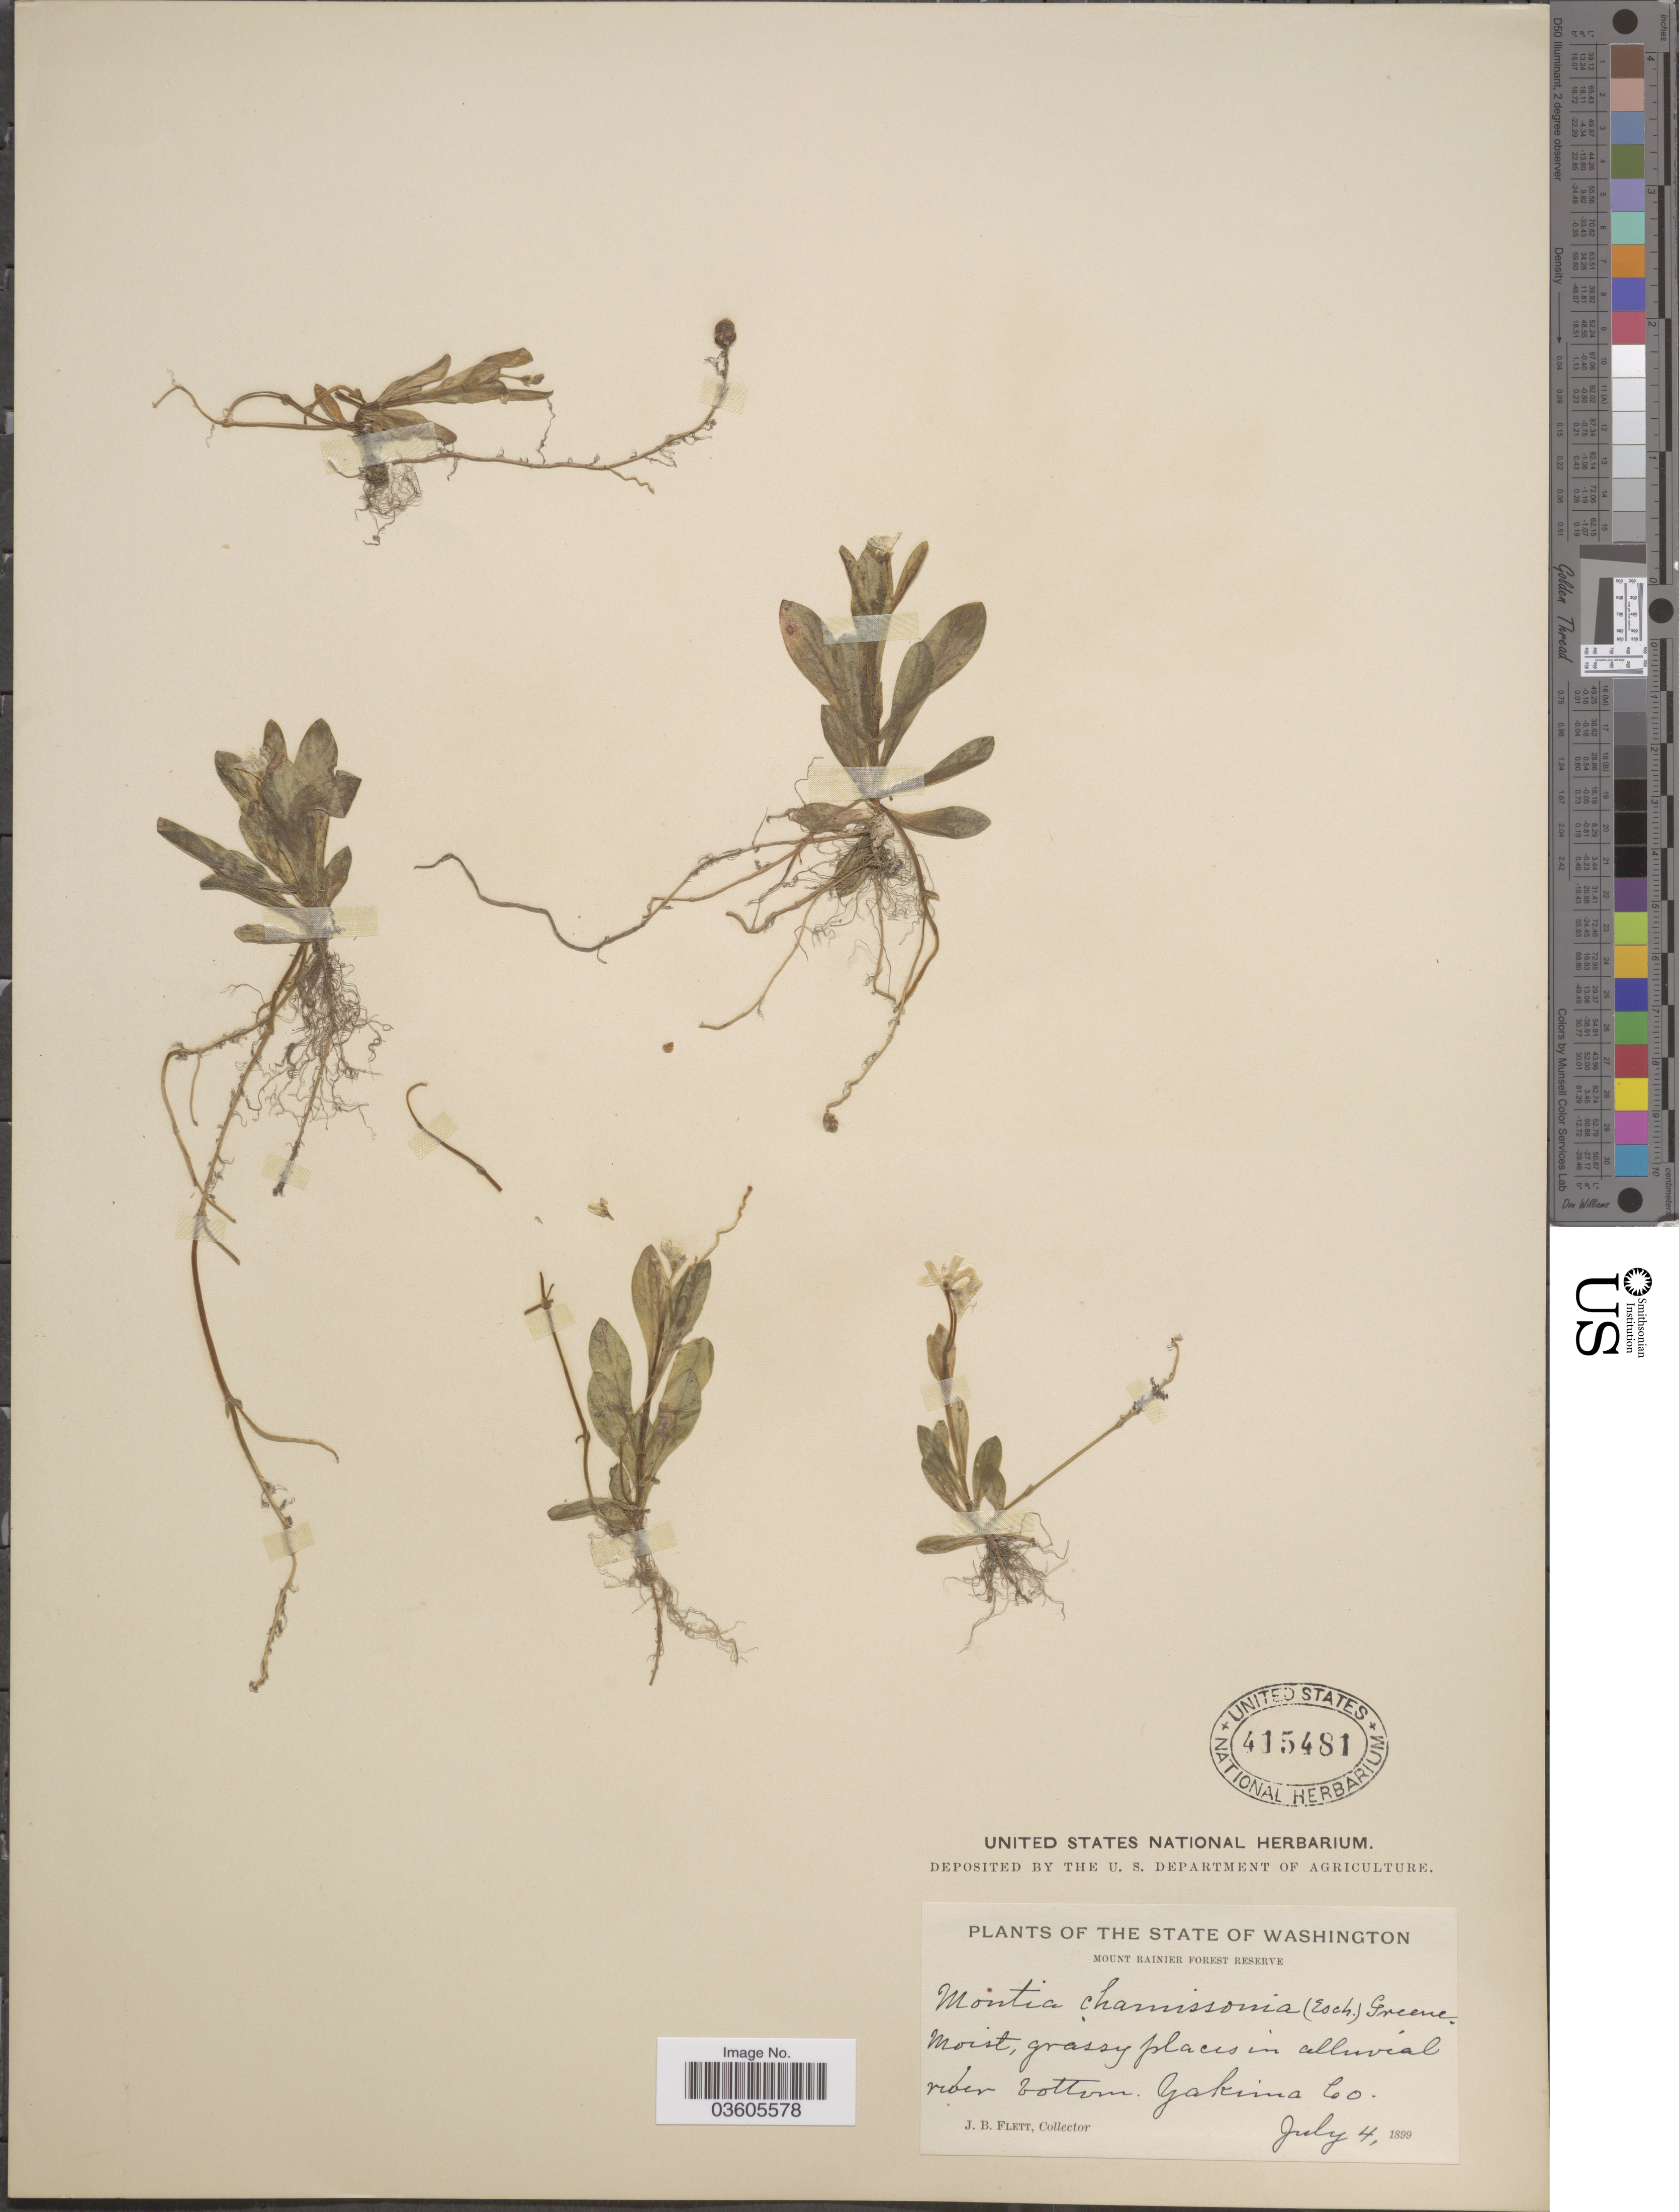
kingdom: Plantae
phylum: Tracheophyta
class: Magnoliopsida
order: Caryophyllales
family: Montiaceae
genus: Montia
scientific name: Montia chamissoi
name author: (Ledeb. ex Spreng.) Greene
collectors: J. Flett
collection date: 1899-07-04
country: United States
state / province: Washington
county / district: Yakima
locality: Mount Rainier Forest Reserve. Yakima Co.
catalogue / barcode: US 415481